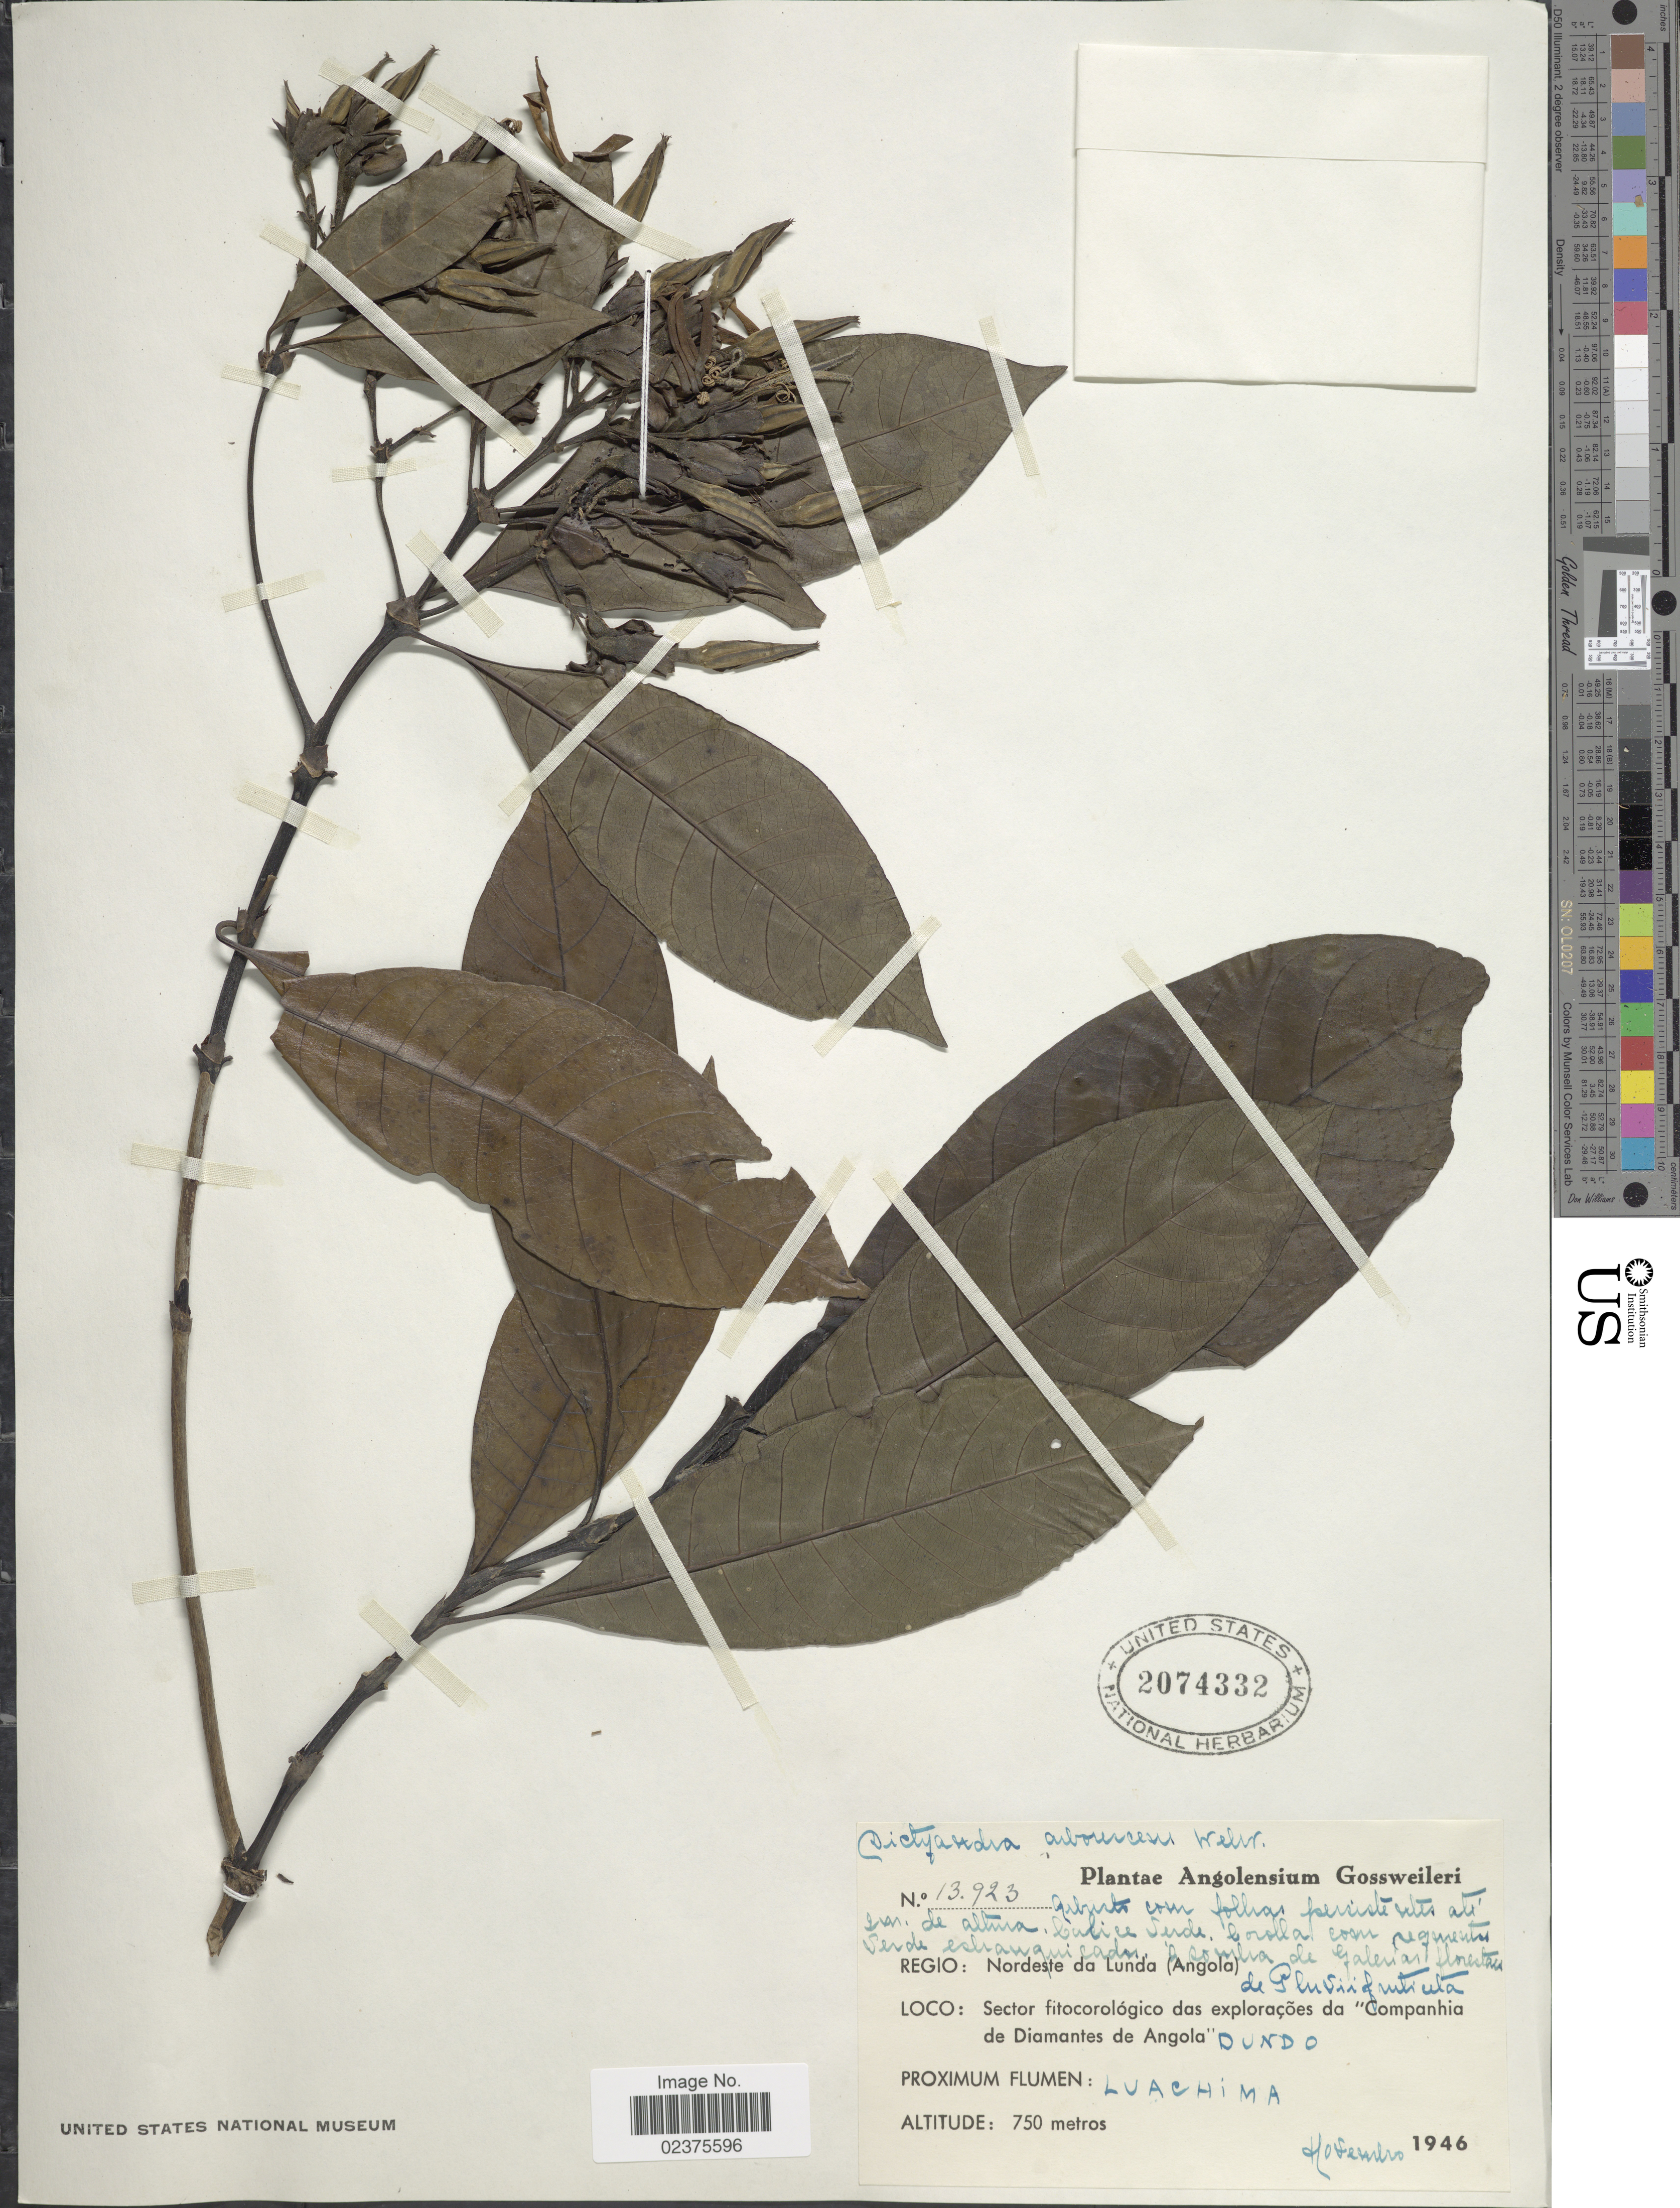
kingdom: Plantae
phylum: Tracheophyta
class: Magnoliopsida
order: Gentianales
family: Rubiaceae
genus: Dictyandra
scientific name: Dictyandra arborescens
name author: Welw. ex Hook. f.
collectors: -. Gossweiler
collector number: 13923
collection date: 1946-11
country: Angola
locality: Regio: Nordeste da Lunda, Loco: Sector fitocorológico das explorações da 'Campanhia de Diamantes de Angola' Dundo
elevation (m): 750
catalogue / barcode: US 2074332